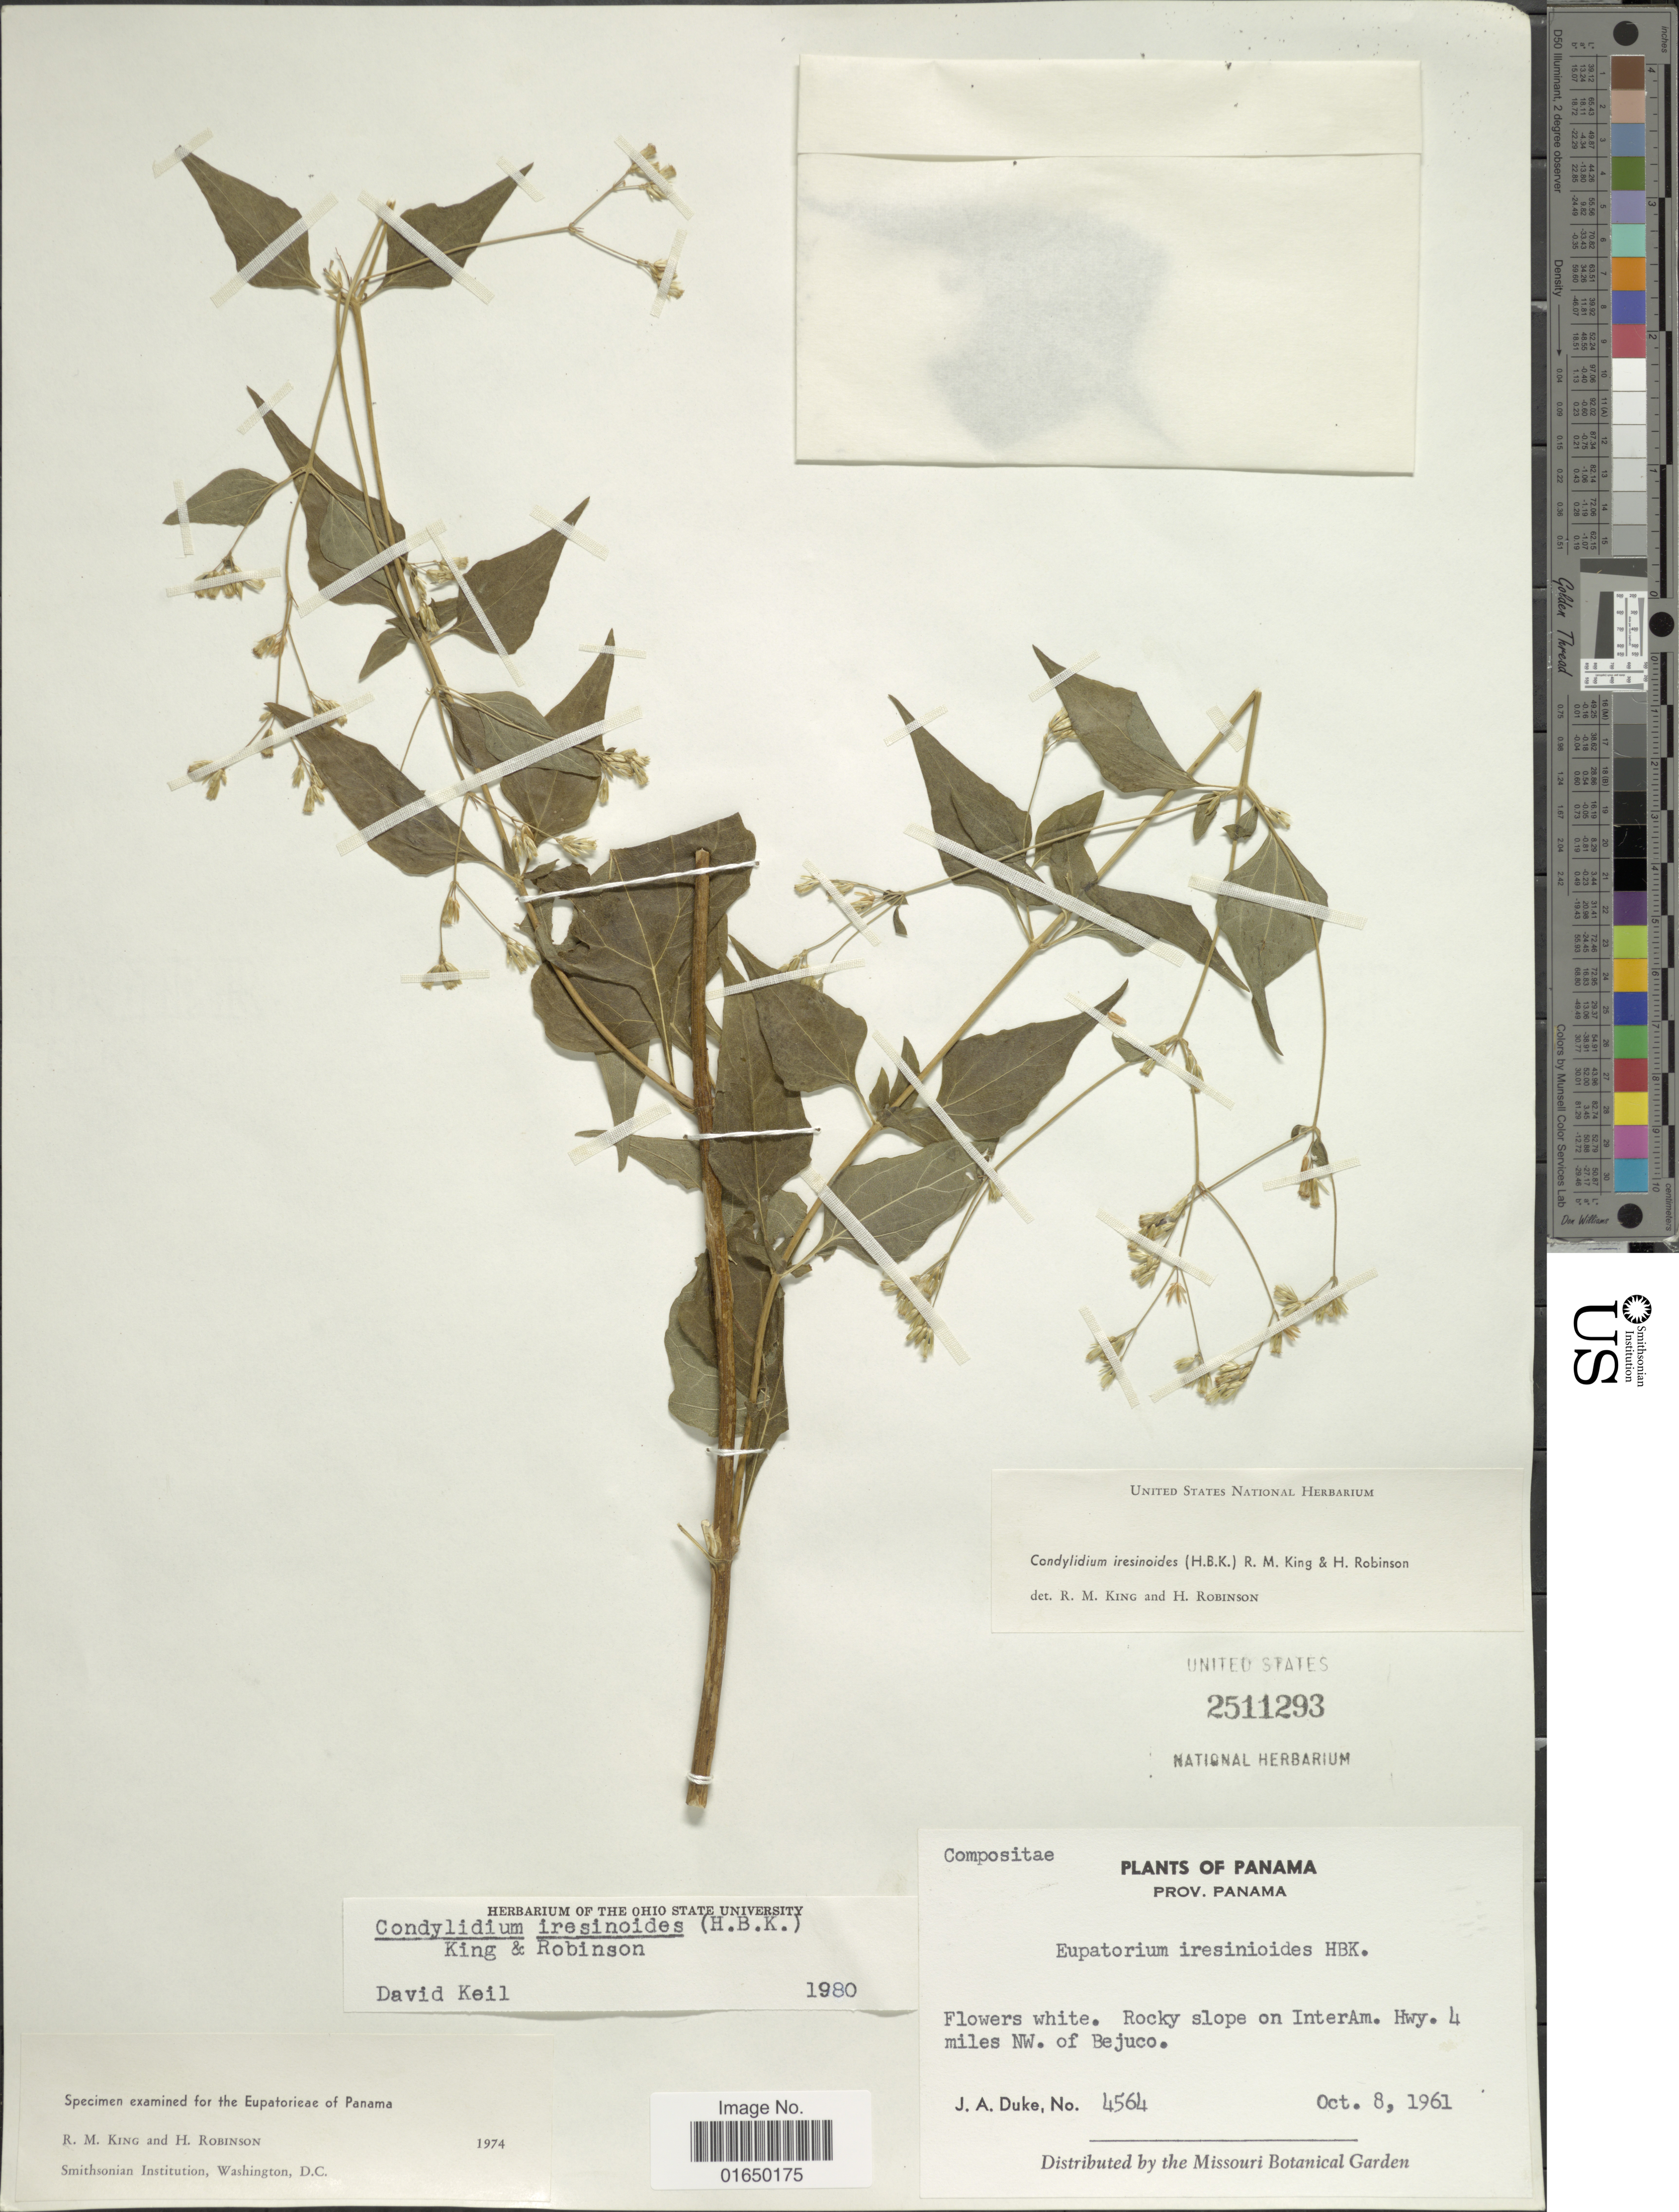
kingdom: Plantae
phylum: Tracheophyta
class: Magnoliopsida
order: Asterales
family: Asteraceae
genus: Condylidium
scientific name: Condylidium iresinoides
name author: (Kunth) R.M. King & H. Rob.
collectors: J. A. Duke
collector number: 4564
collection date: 1961-10-08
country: Panama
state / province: Panamá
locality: Rocky slope on InterAm. Hwy. 4 miles NW of Bejuco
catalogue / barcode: US 2511293